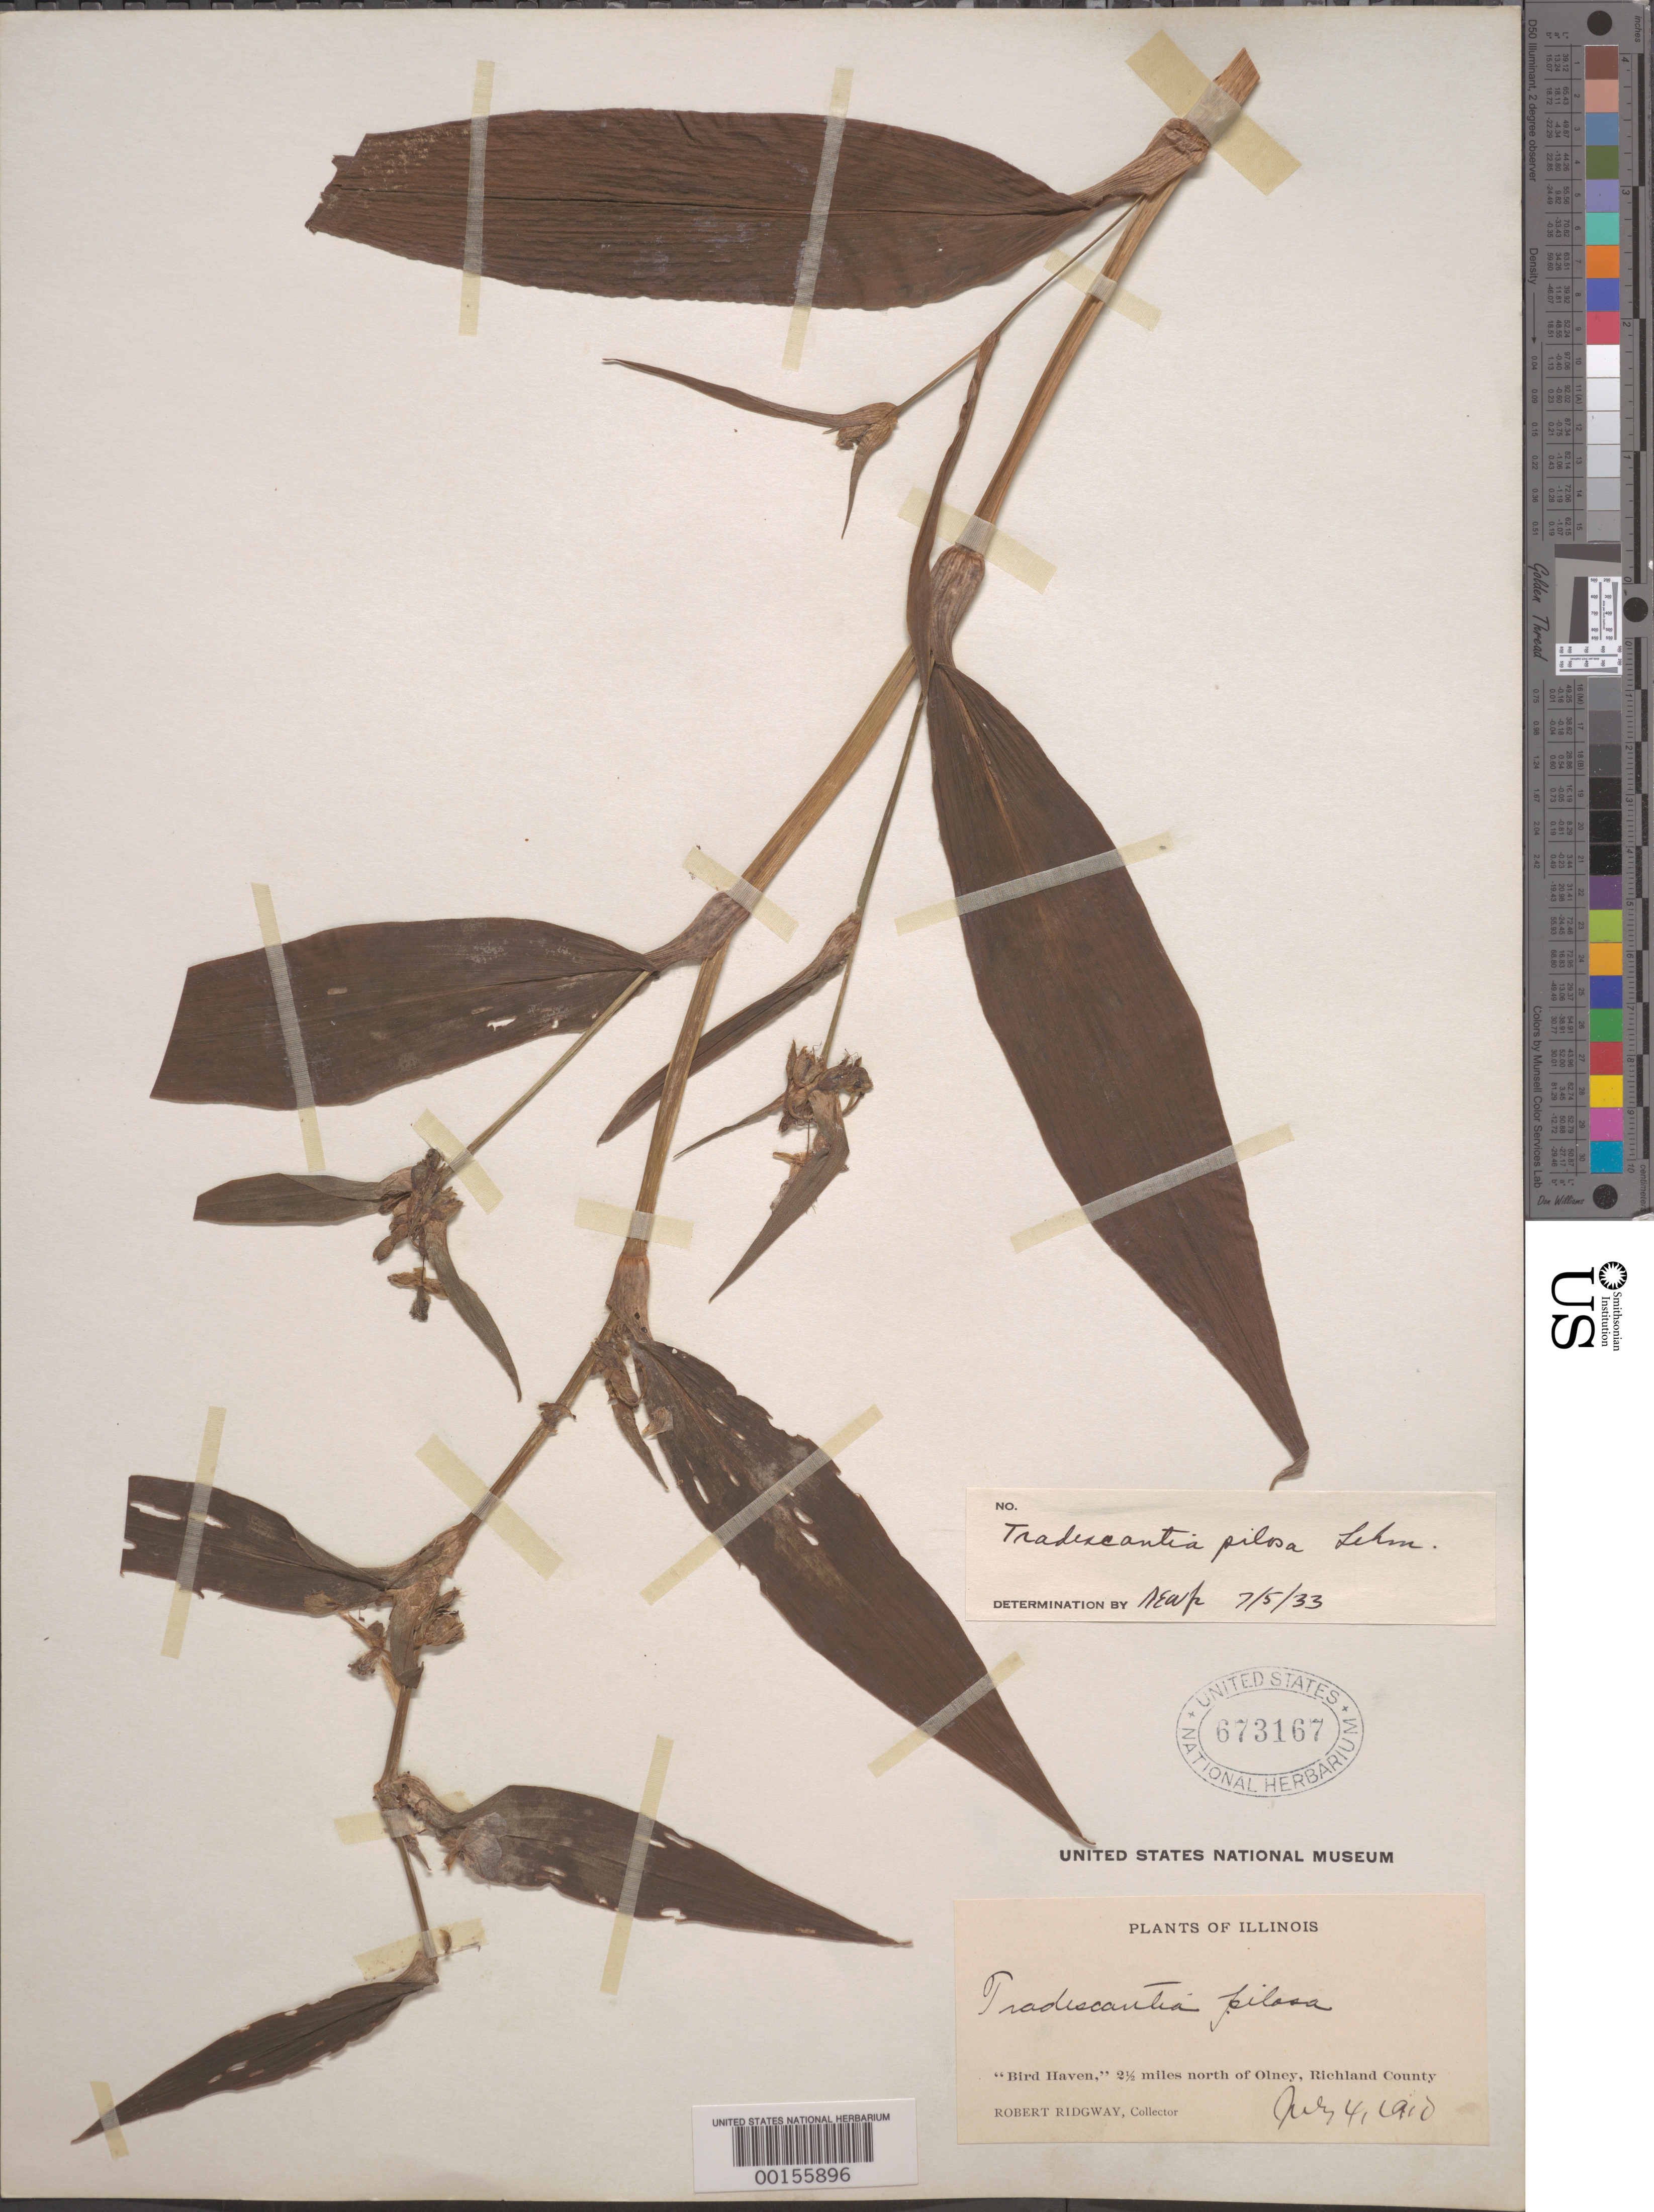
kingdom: Plantae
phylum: Tracheophyta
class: Liliopsida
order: Commelinales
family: Commelinaceae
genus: Tradescantia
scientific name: Tradescantia subaspera var. subaspera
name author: Ker Gawl.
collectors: R. Ridgway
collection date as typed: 04 Jul 1910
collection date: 1910-07-04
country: United States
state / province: Illinois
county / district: Richland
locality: "Bird Haven", N of Olney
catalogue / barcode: US 673167